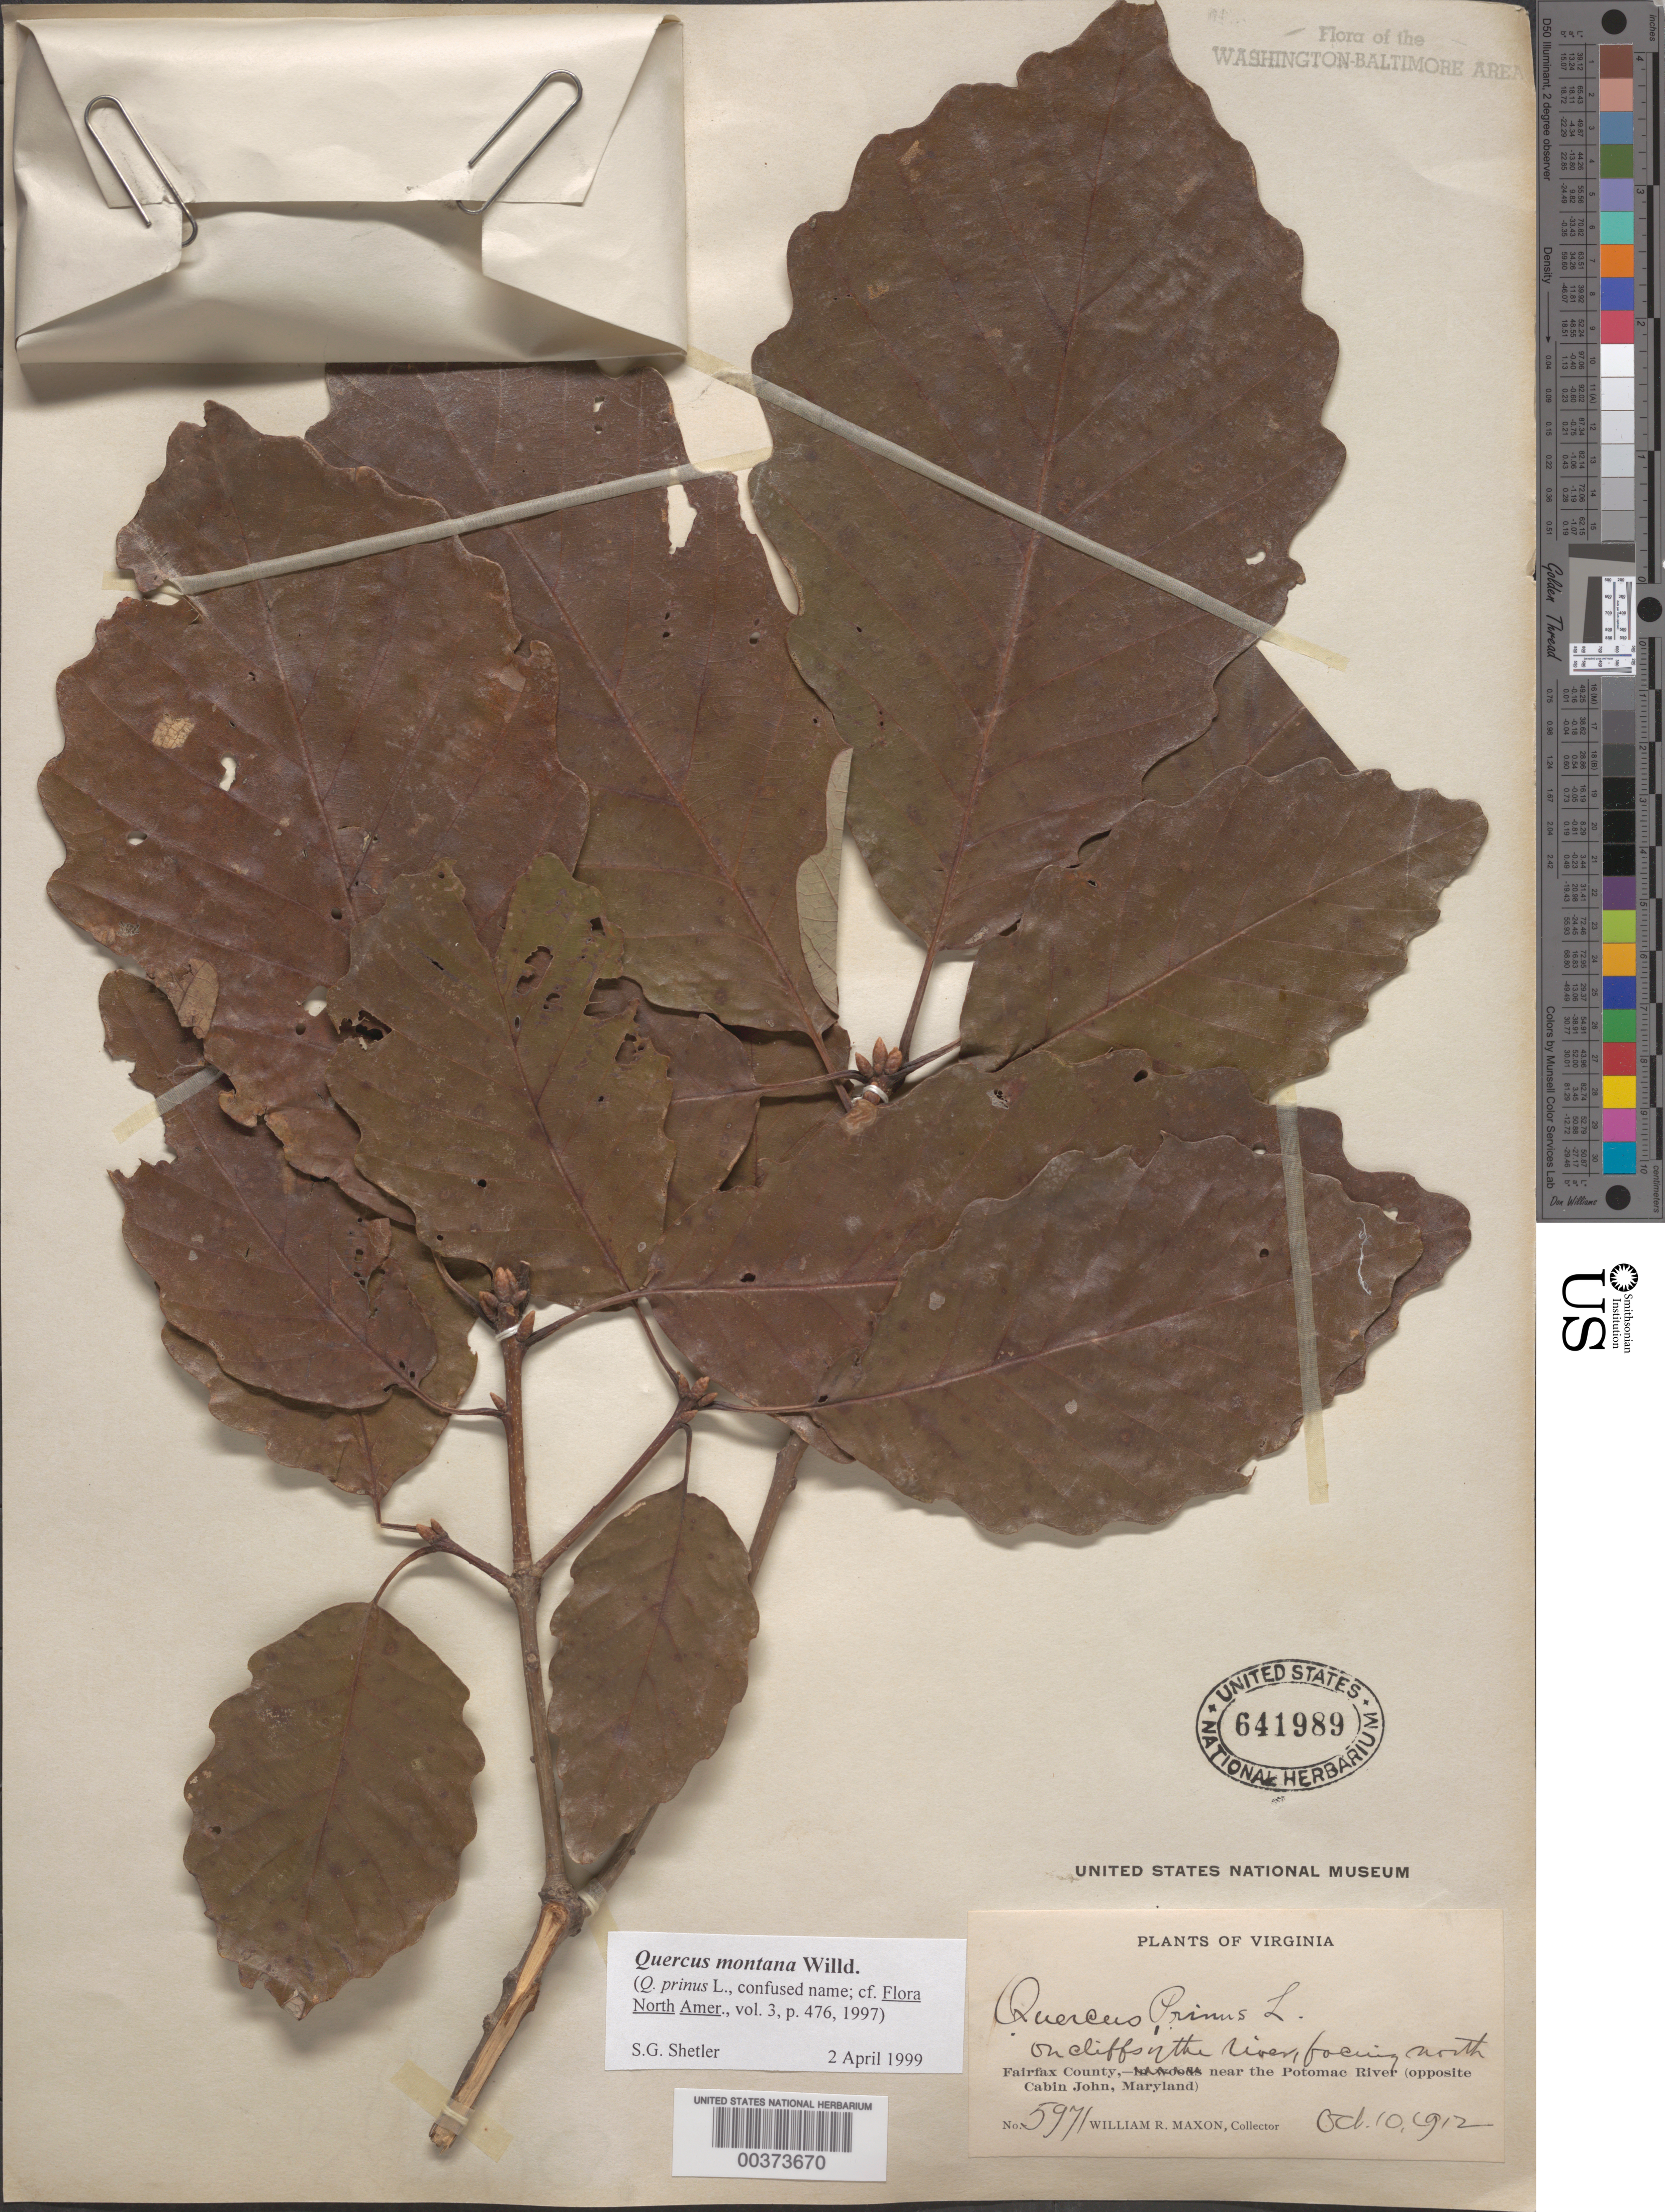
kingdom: Plantae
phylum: Tracheophyta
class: Magnoliopsida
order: Fagales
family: Fagaceae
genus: Quercus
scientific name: Quercus montana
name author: Willd.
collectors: W. R. Maxon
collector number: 5971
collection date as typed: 10 Oct 1912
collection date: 1912-10-10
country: United States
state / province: Virginia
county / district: Fairfax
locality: Cliffs facing north, opposite Cabin John C. and O. Canal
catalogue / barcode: US 641989